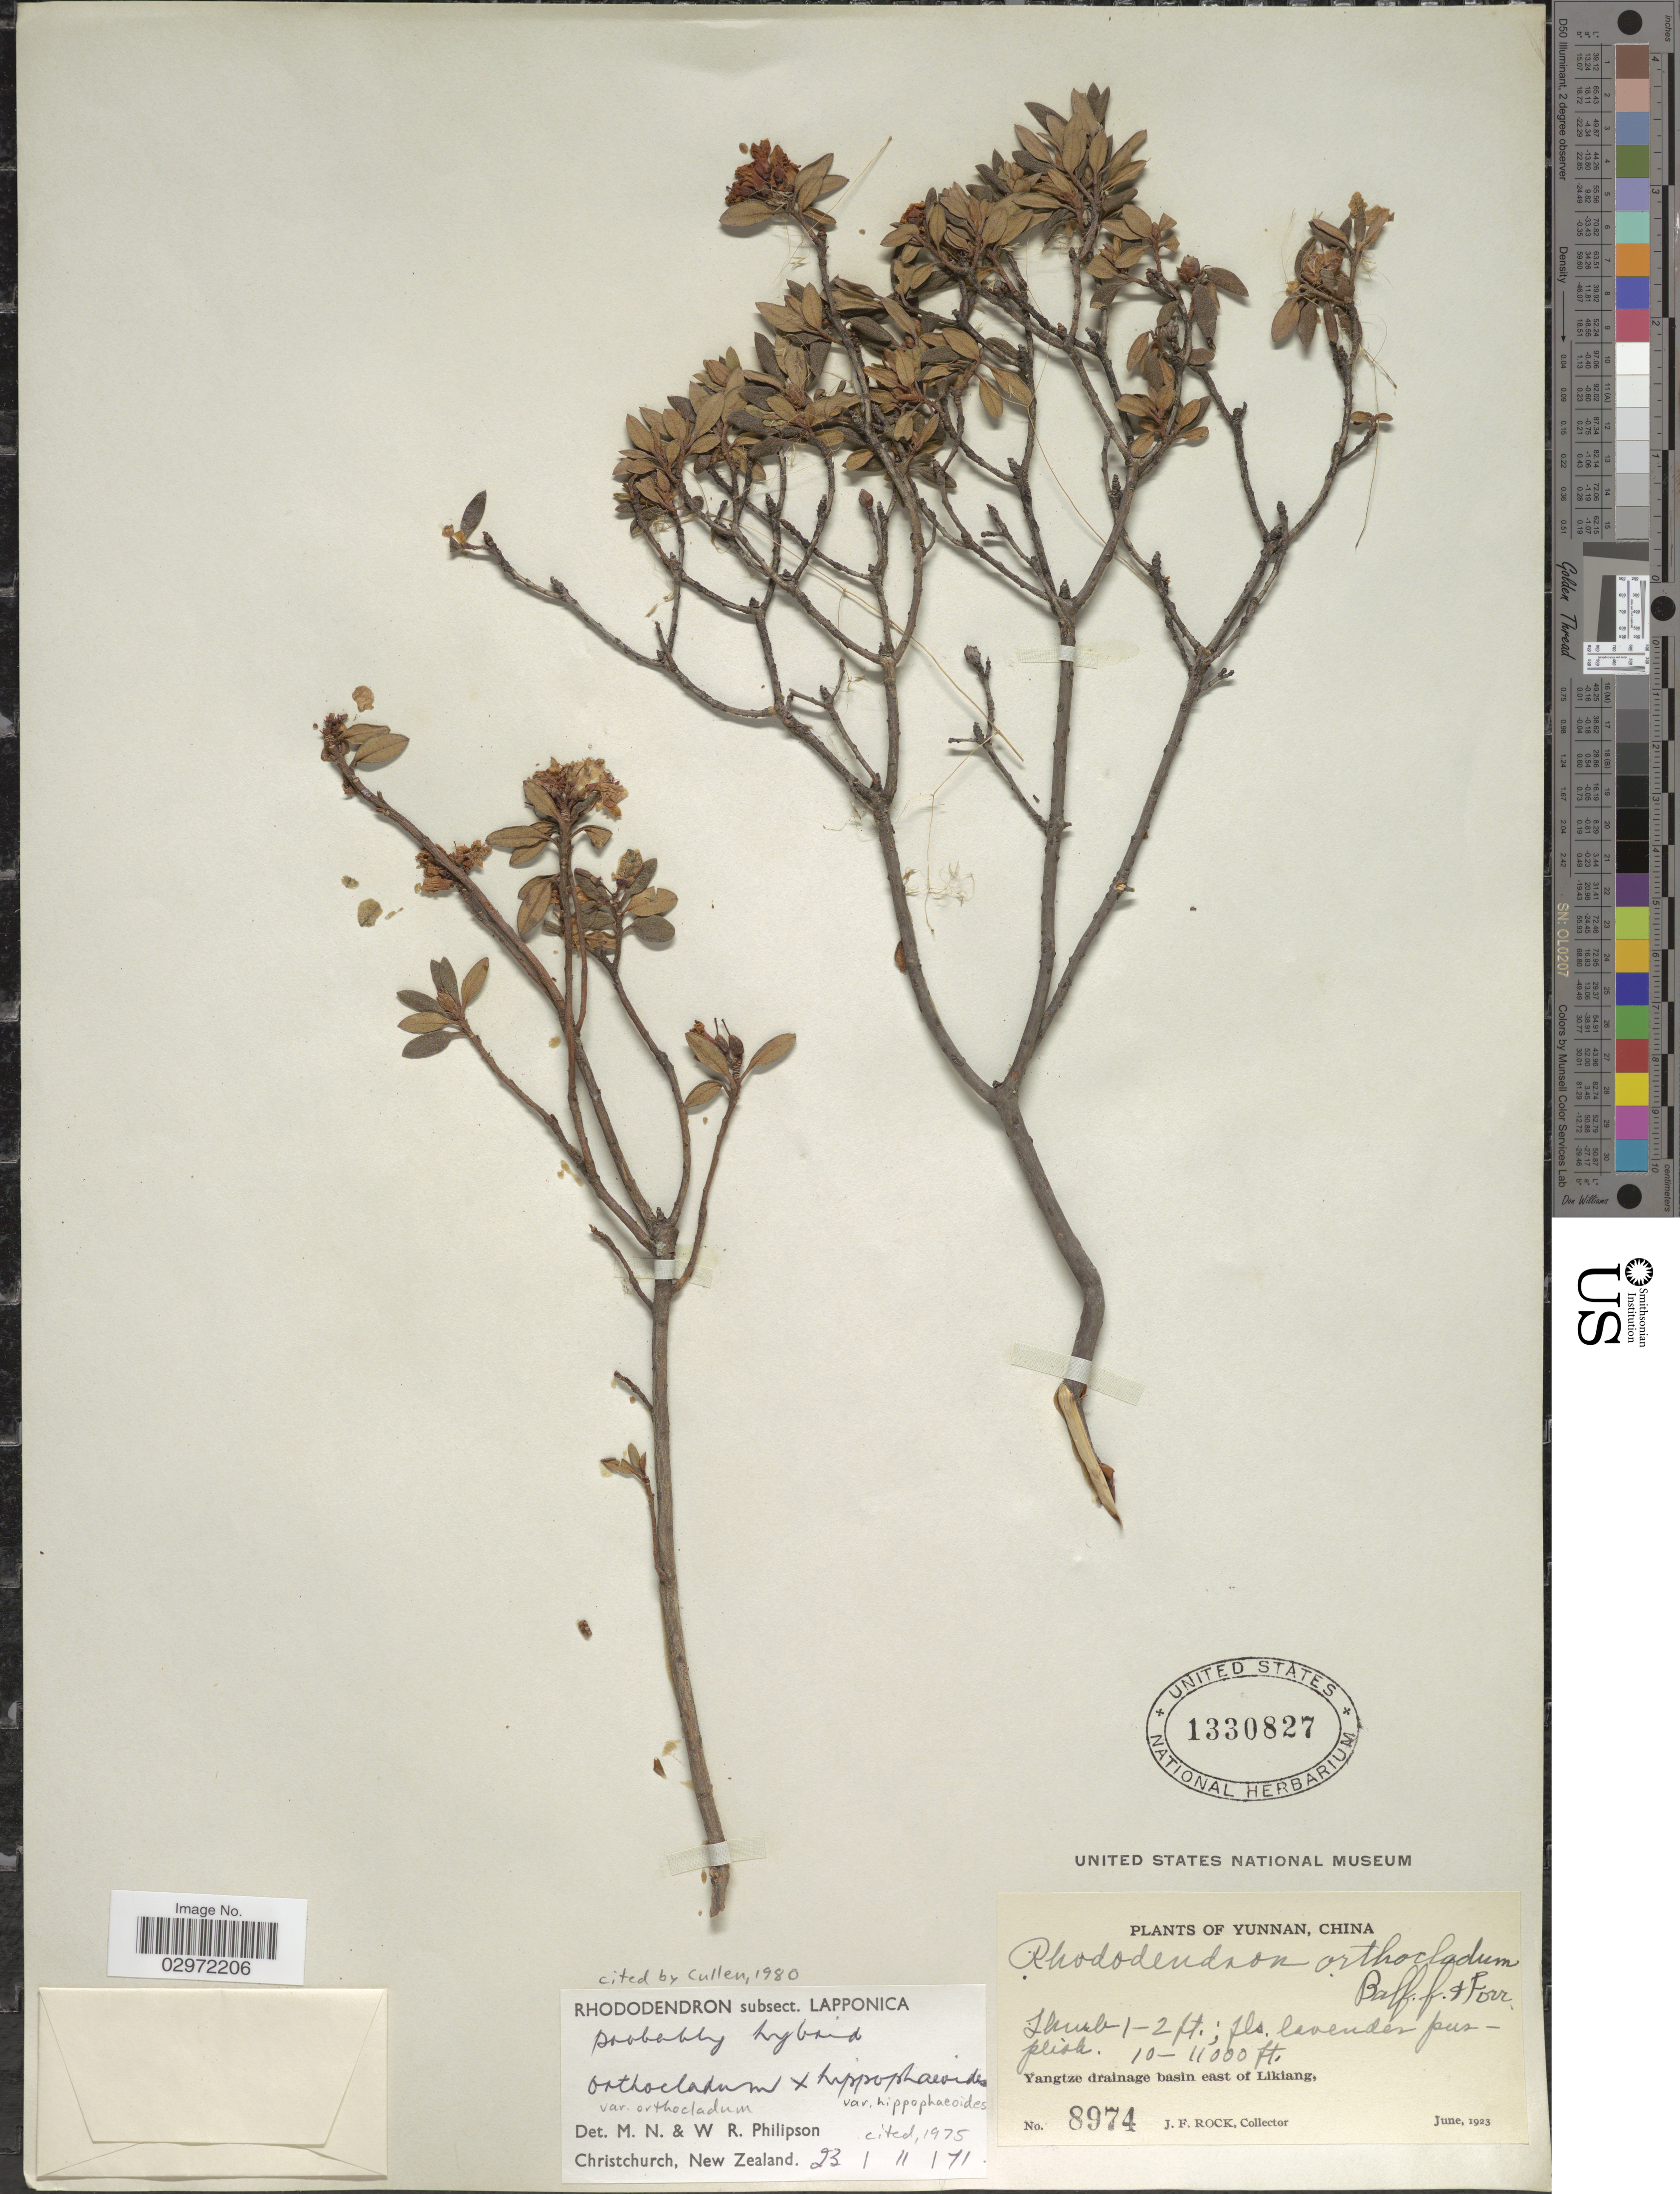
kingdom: Plantae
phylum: Tracheophyta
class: Magnoliopsida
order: Ericales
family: Ericaceae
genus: Rhododendron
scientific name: Rhododendron orthocladum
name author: Balf. f. & Forrest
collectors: J. Rock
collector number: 8974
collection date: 1923-06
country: China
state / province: Yunnan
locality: Yangtze drainage basin east of Likiang.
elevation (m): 3048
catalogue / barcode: US 1330827